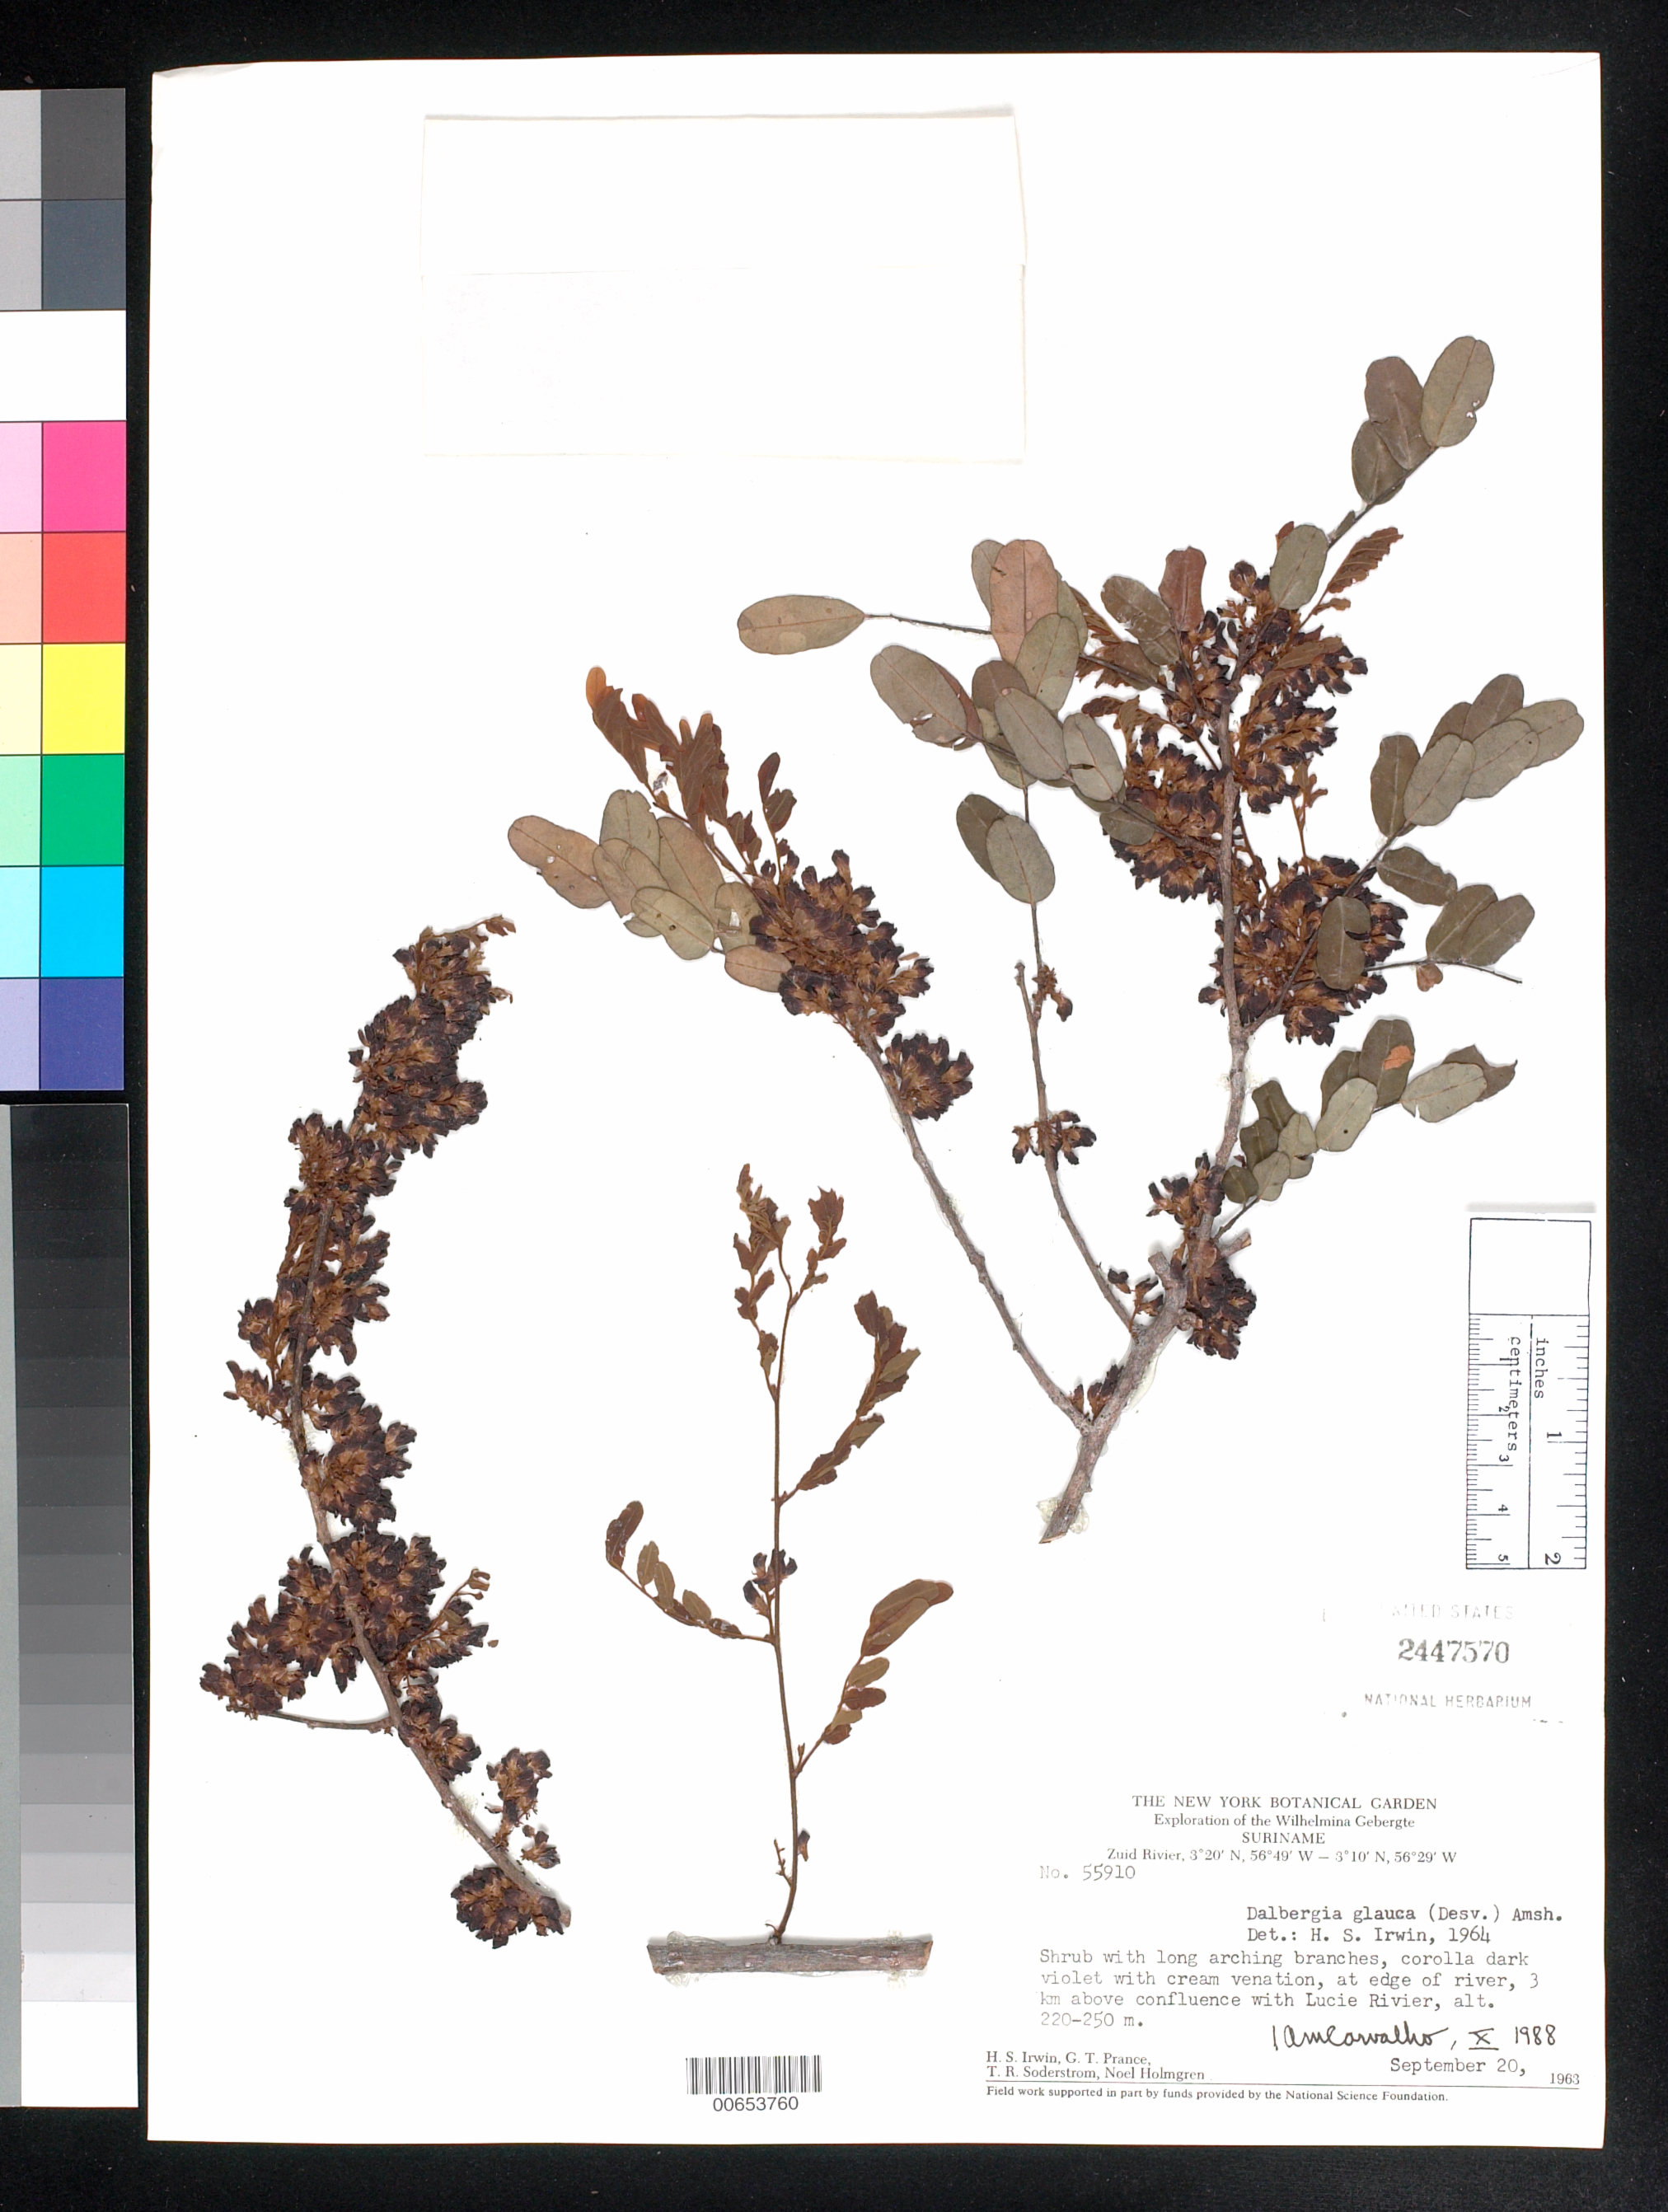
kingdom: Plantae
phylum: Tracheophyta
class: Magnoliopsida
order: Fabales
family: Fabaceae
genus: Dalbergia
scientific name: Dalbergia glauca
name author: (Desv.) Amshoff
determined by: Carvalho, A. M. V. de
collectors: H. Irwin, G. T. Prance, T. R. Soderstrom & N. H. Holmgren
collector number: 55910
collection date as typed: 20-Sep-63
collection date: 1963-09-20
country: Suriname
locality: Zuid River, 2 km above confluence with Lucie R., Wilhelmina Gebergte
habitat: Edge of river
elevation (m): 220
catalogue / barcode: US 2447570